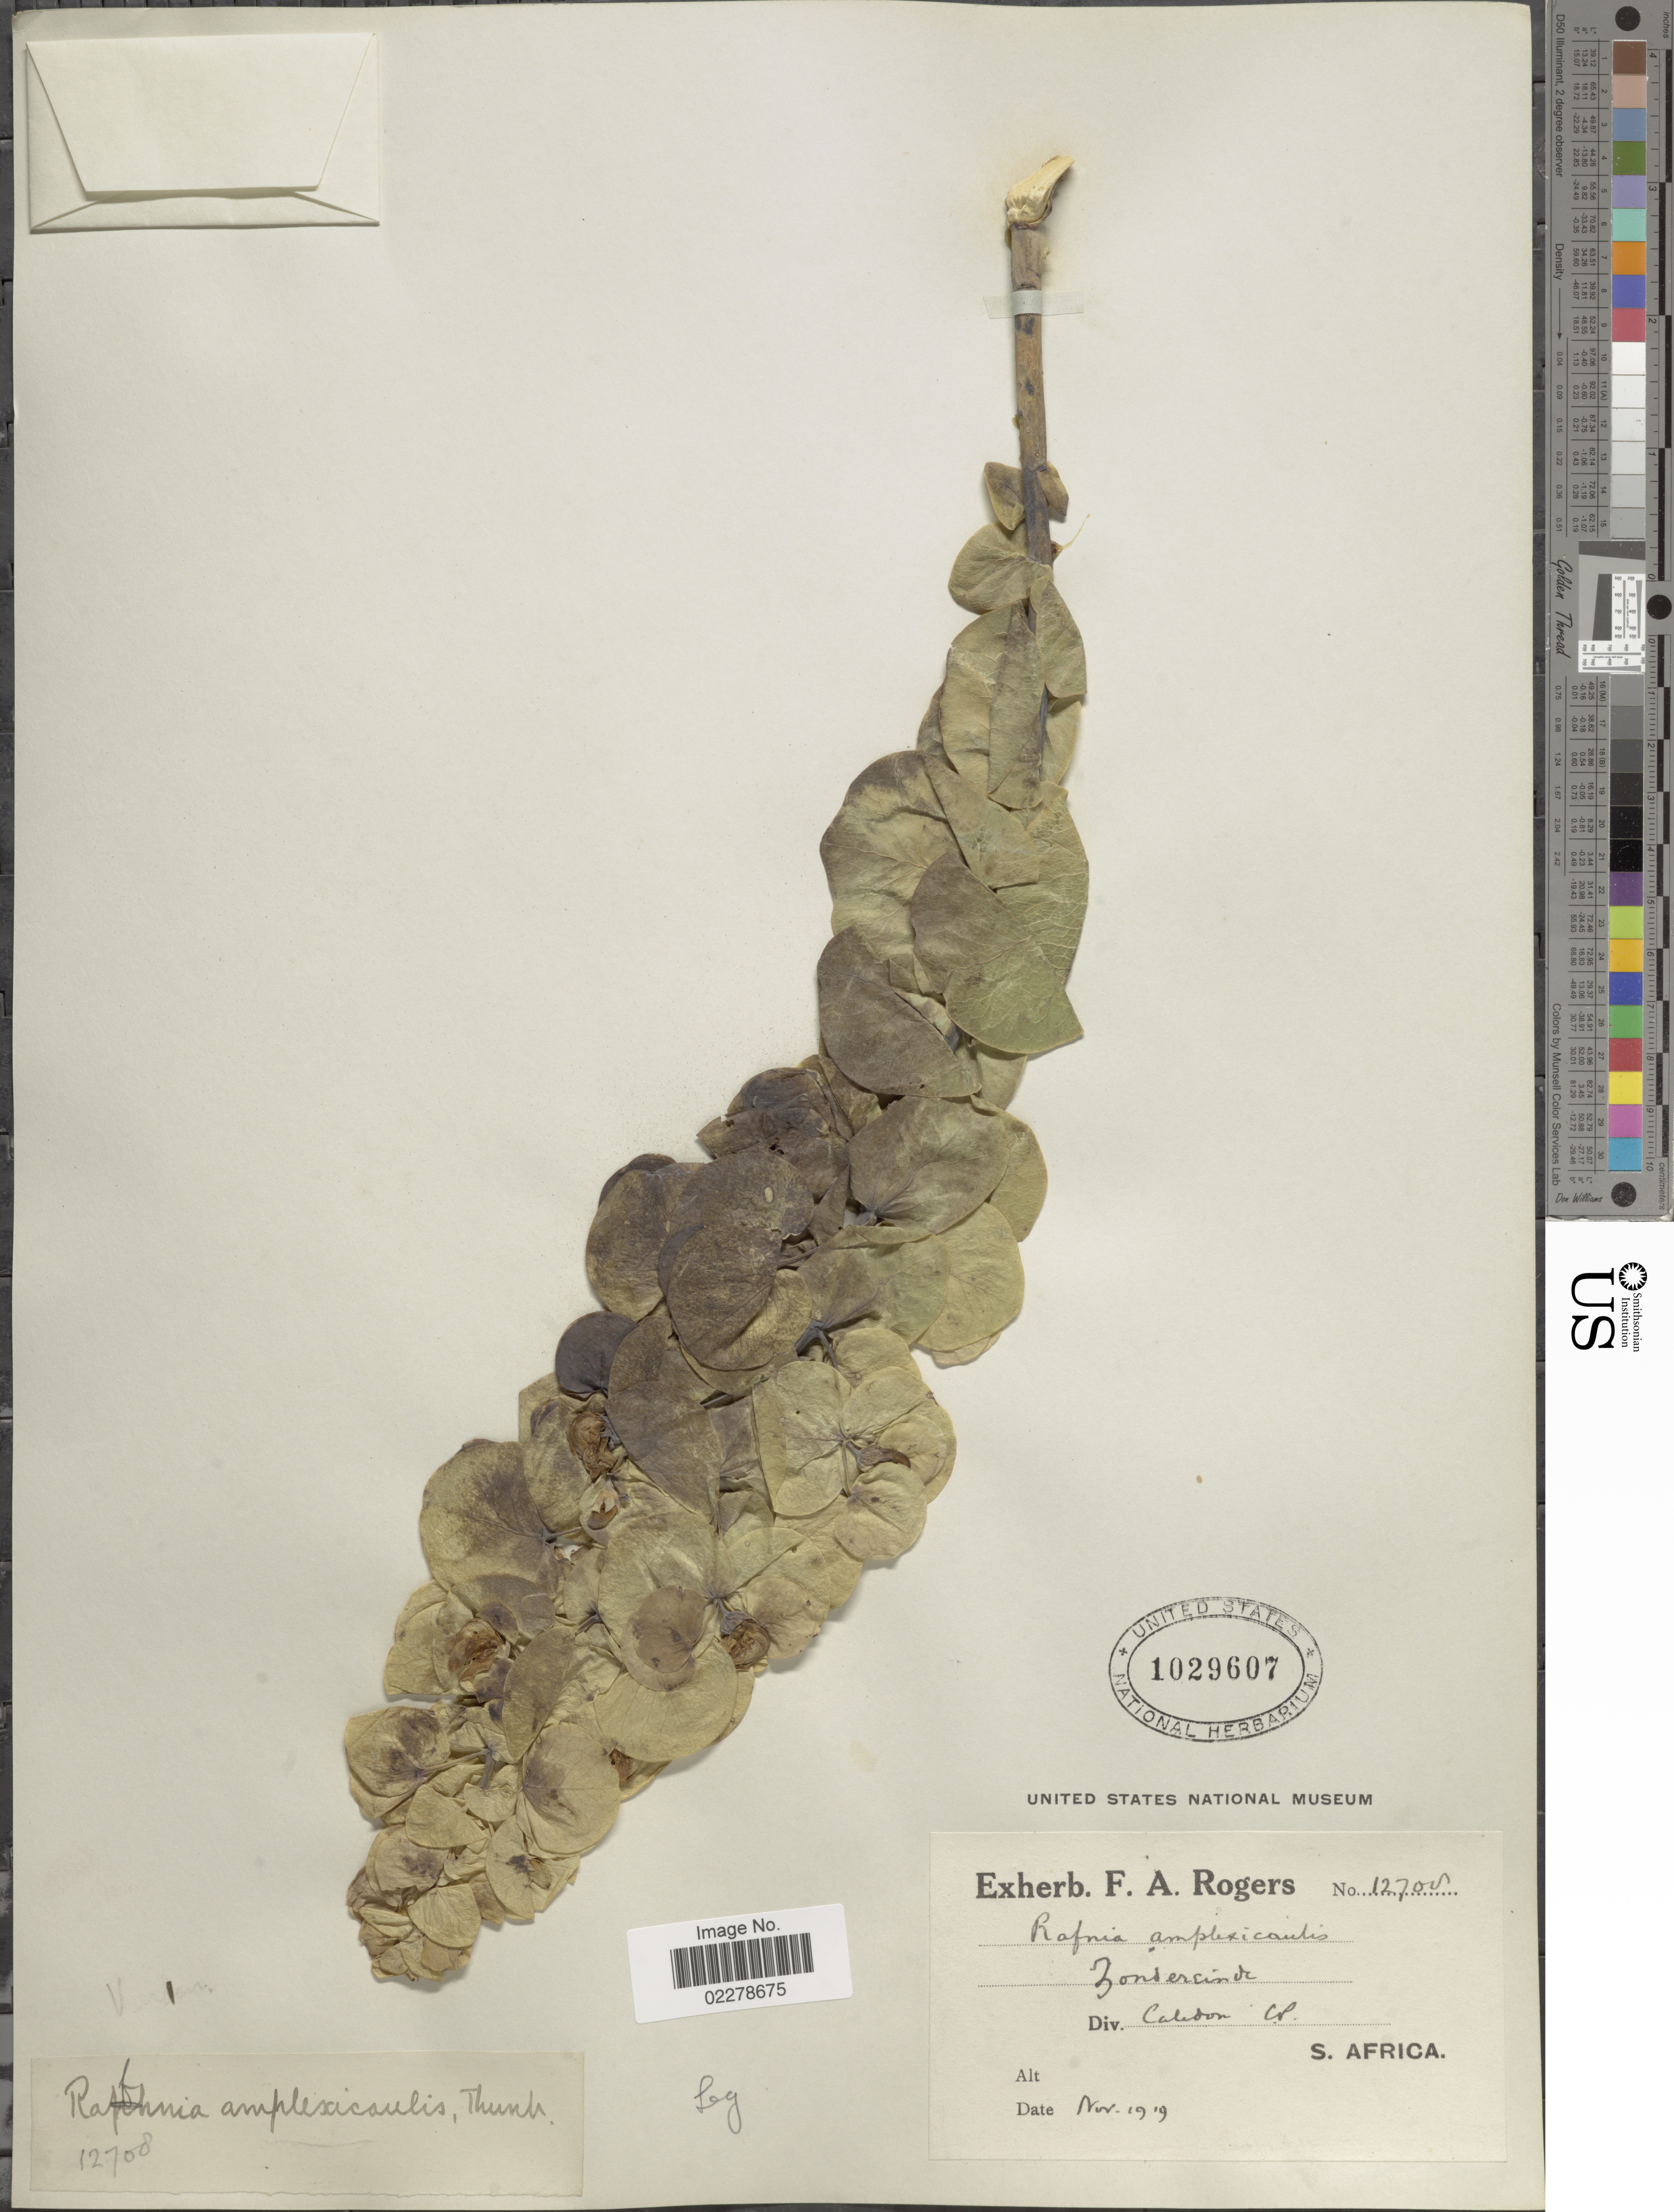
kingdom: Plantae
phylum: Tracheophyta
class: Magnoliopsida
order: Fabales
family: Fabaceae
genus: Rafnia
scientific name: Rafnia amplexicaulis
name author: Thunb.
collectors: ex herb. F. A. Rogers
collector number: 12708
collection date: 1919-11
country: South Africa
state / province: Western Cape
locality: Div. Caledon. CP. S. Africa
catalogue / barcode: US 1029607